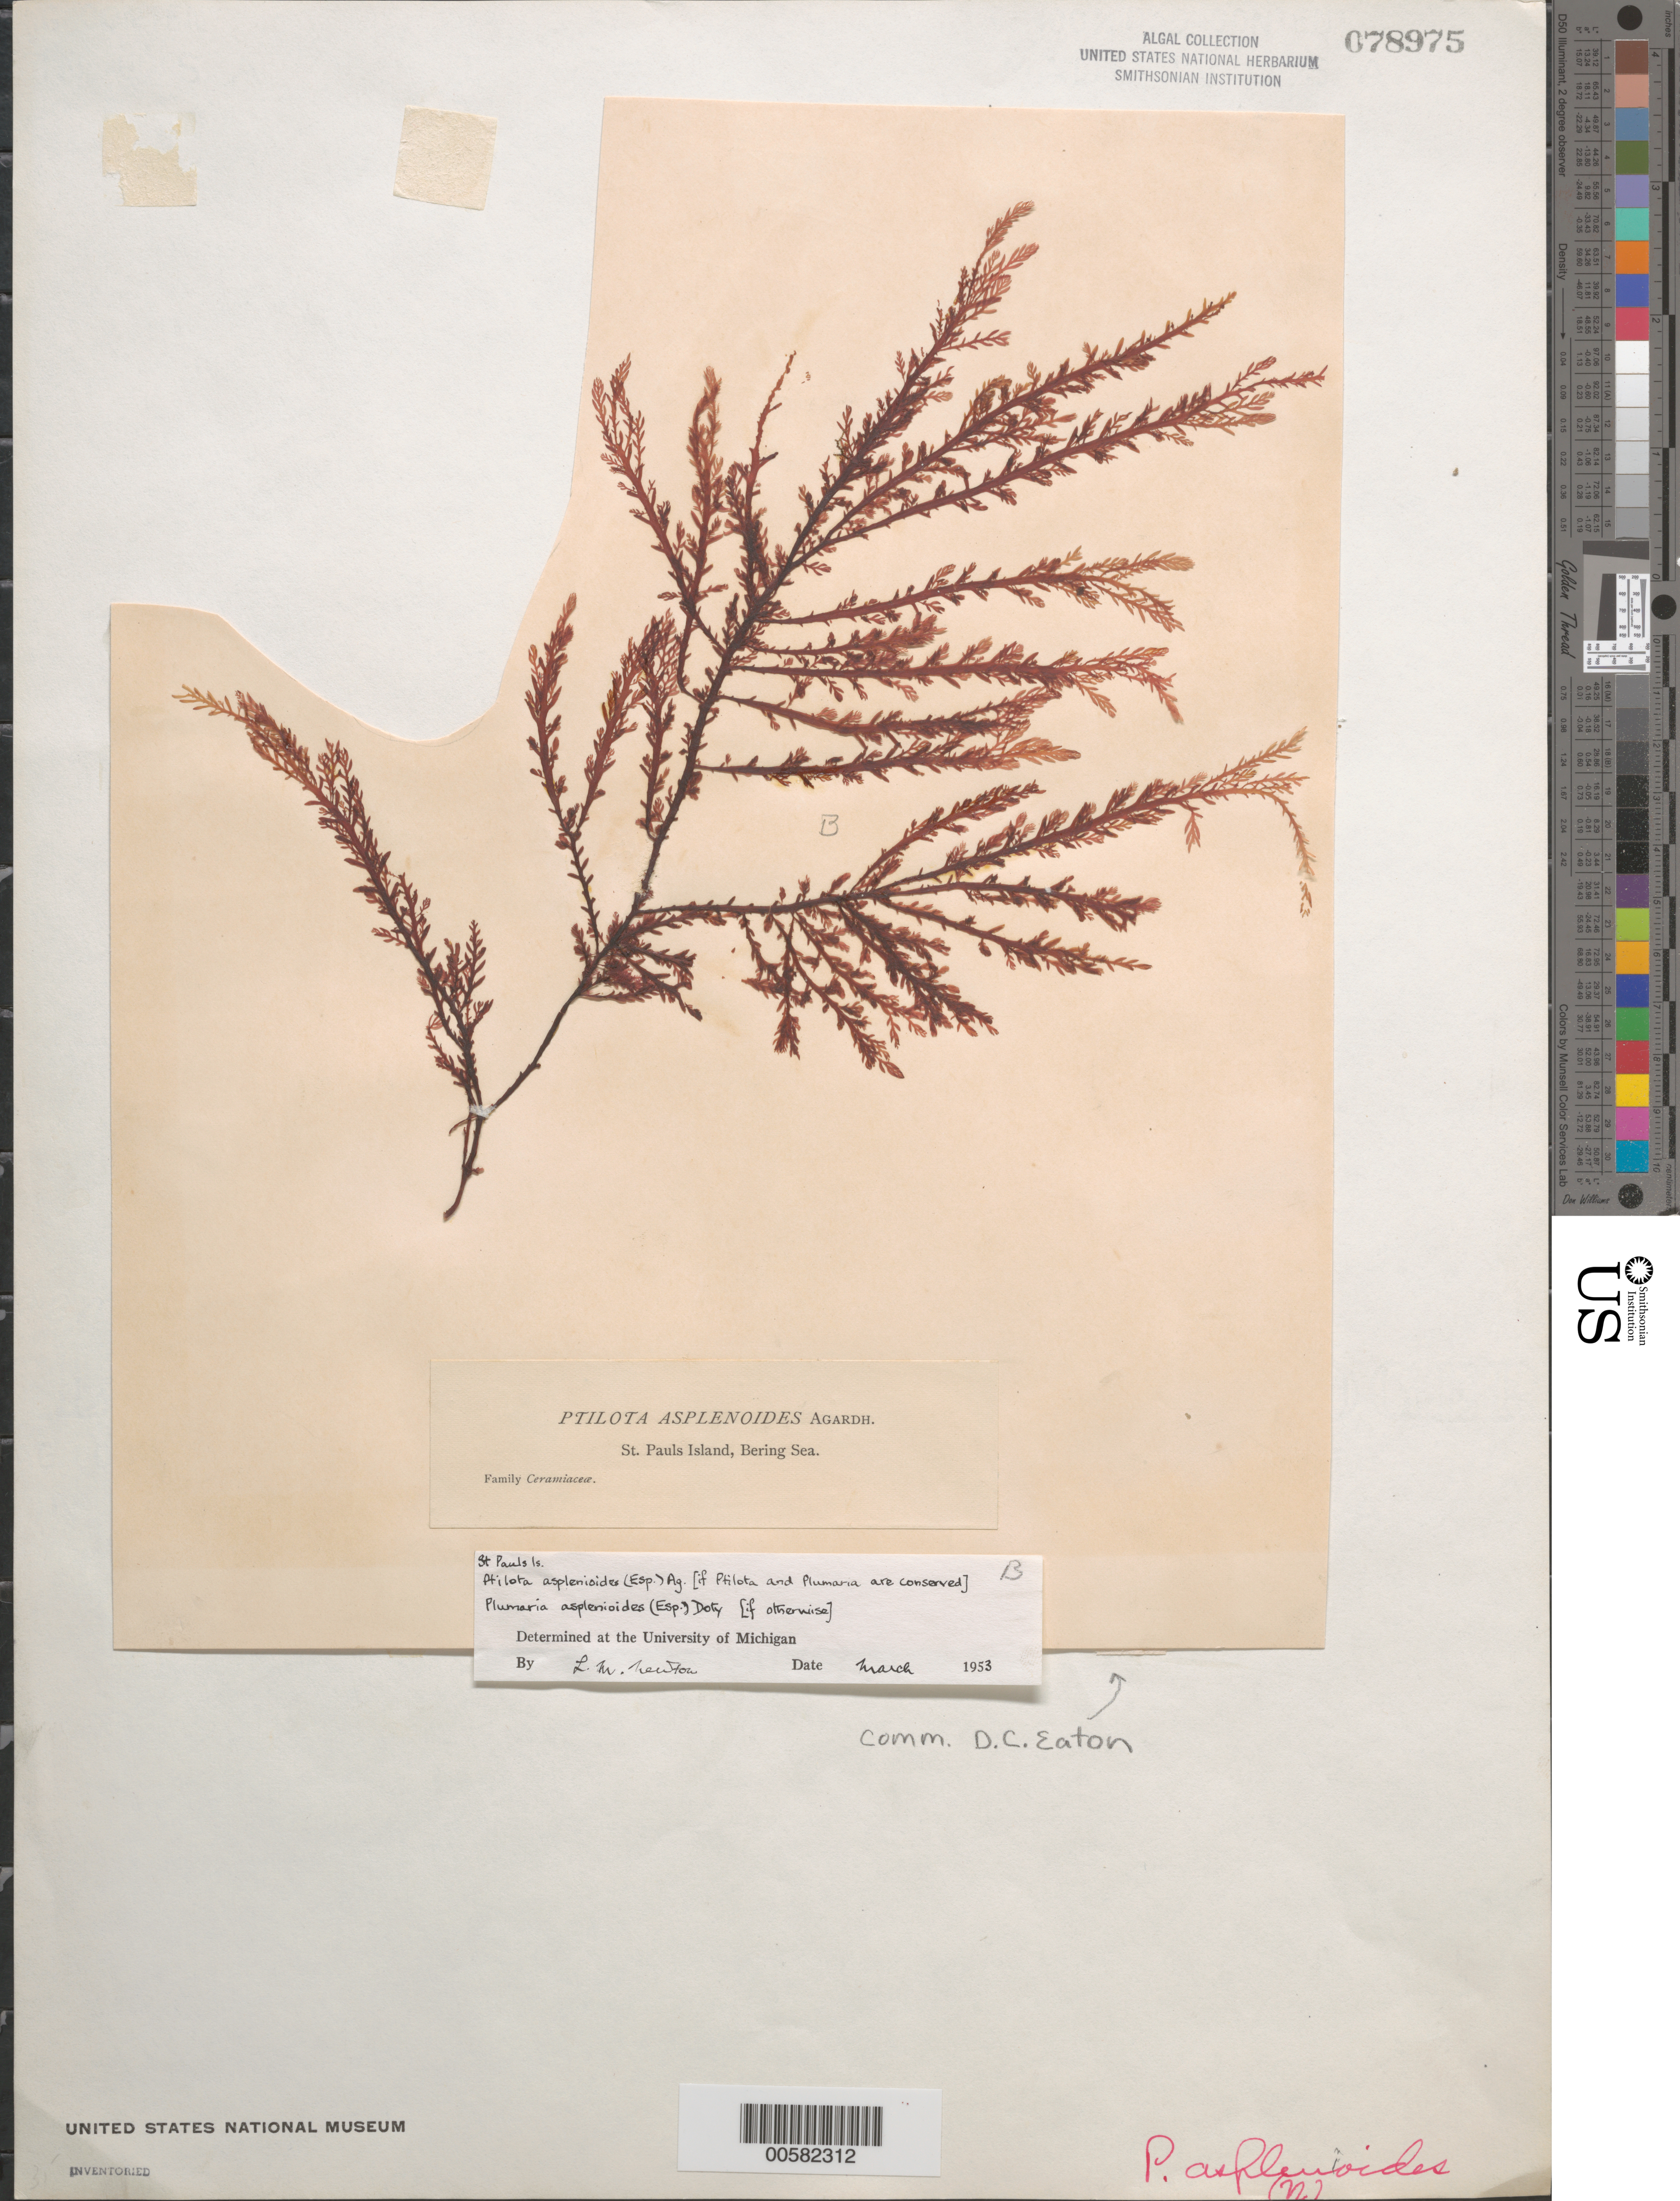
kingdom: Plantae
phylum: Rhodophyta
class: Florideophyceae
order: Ceramiales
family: Wrangeliaceae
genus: Ptilota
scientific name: Ptilota asplenioides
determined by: Newton, Linda M.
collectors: D. C. Eaton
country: United States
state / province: Alaska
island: St. Paul Island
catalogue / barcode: US 78975